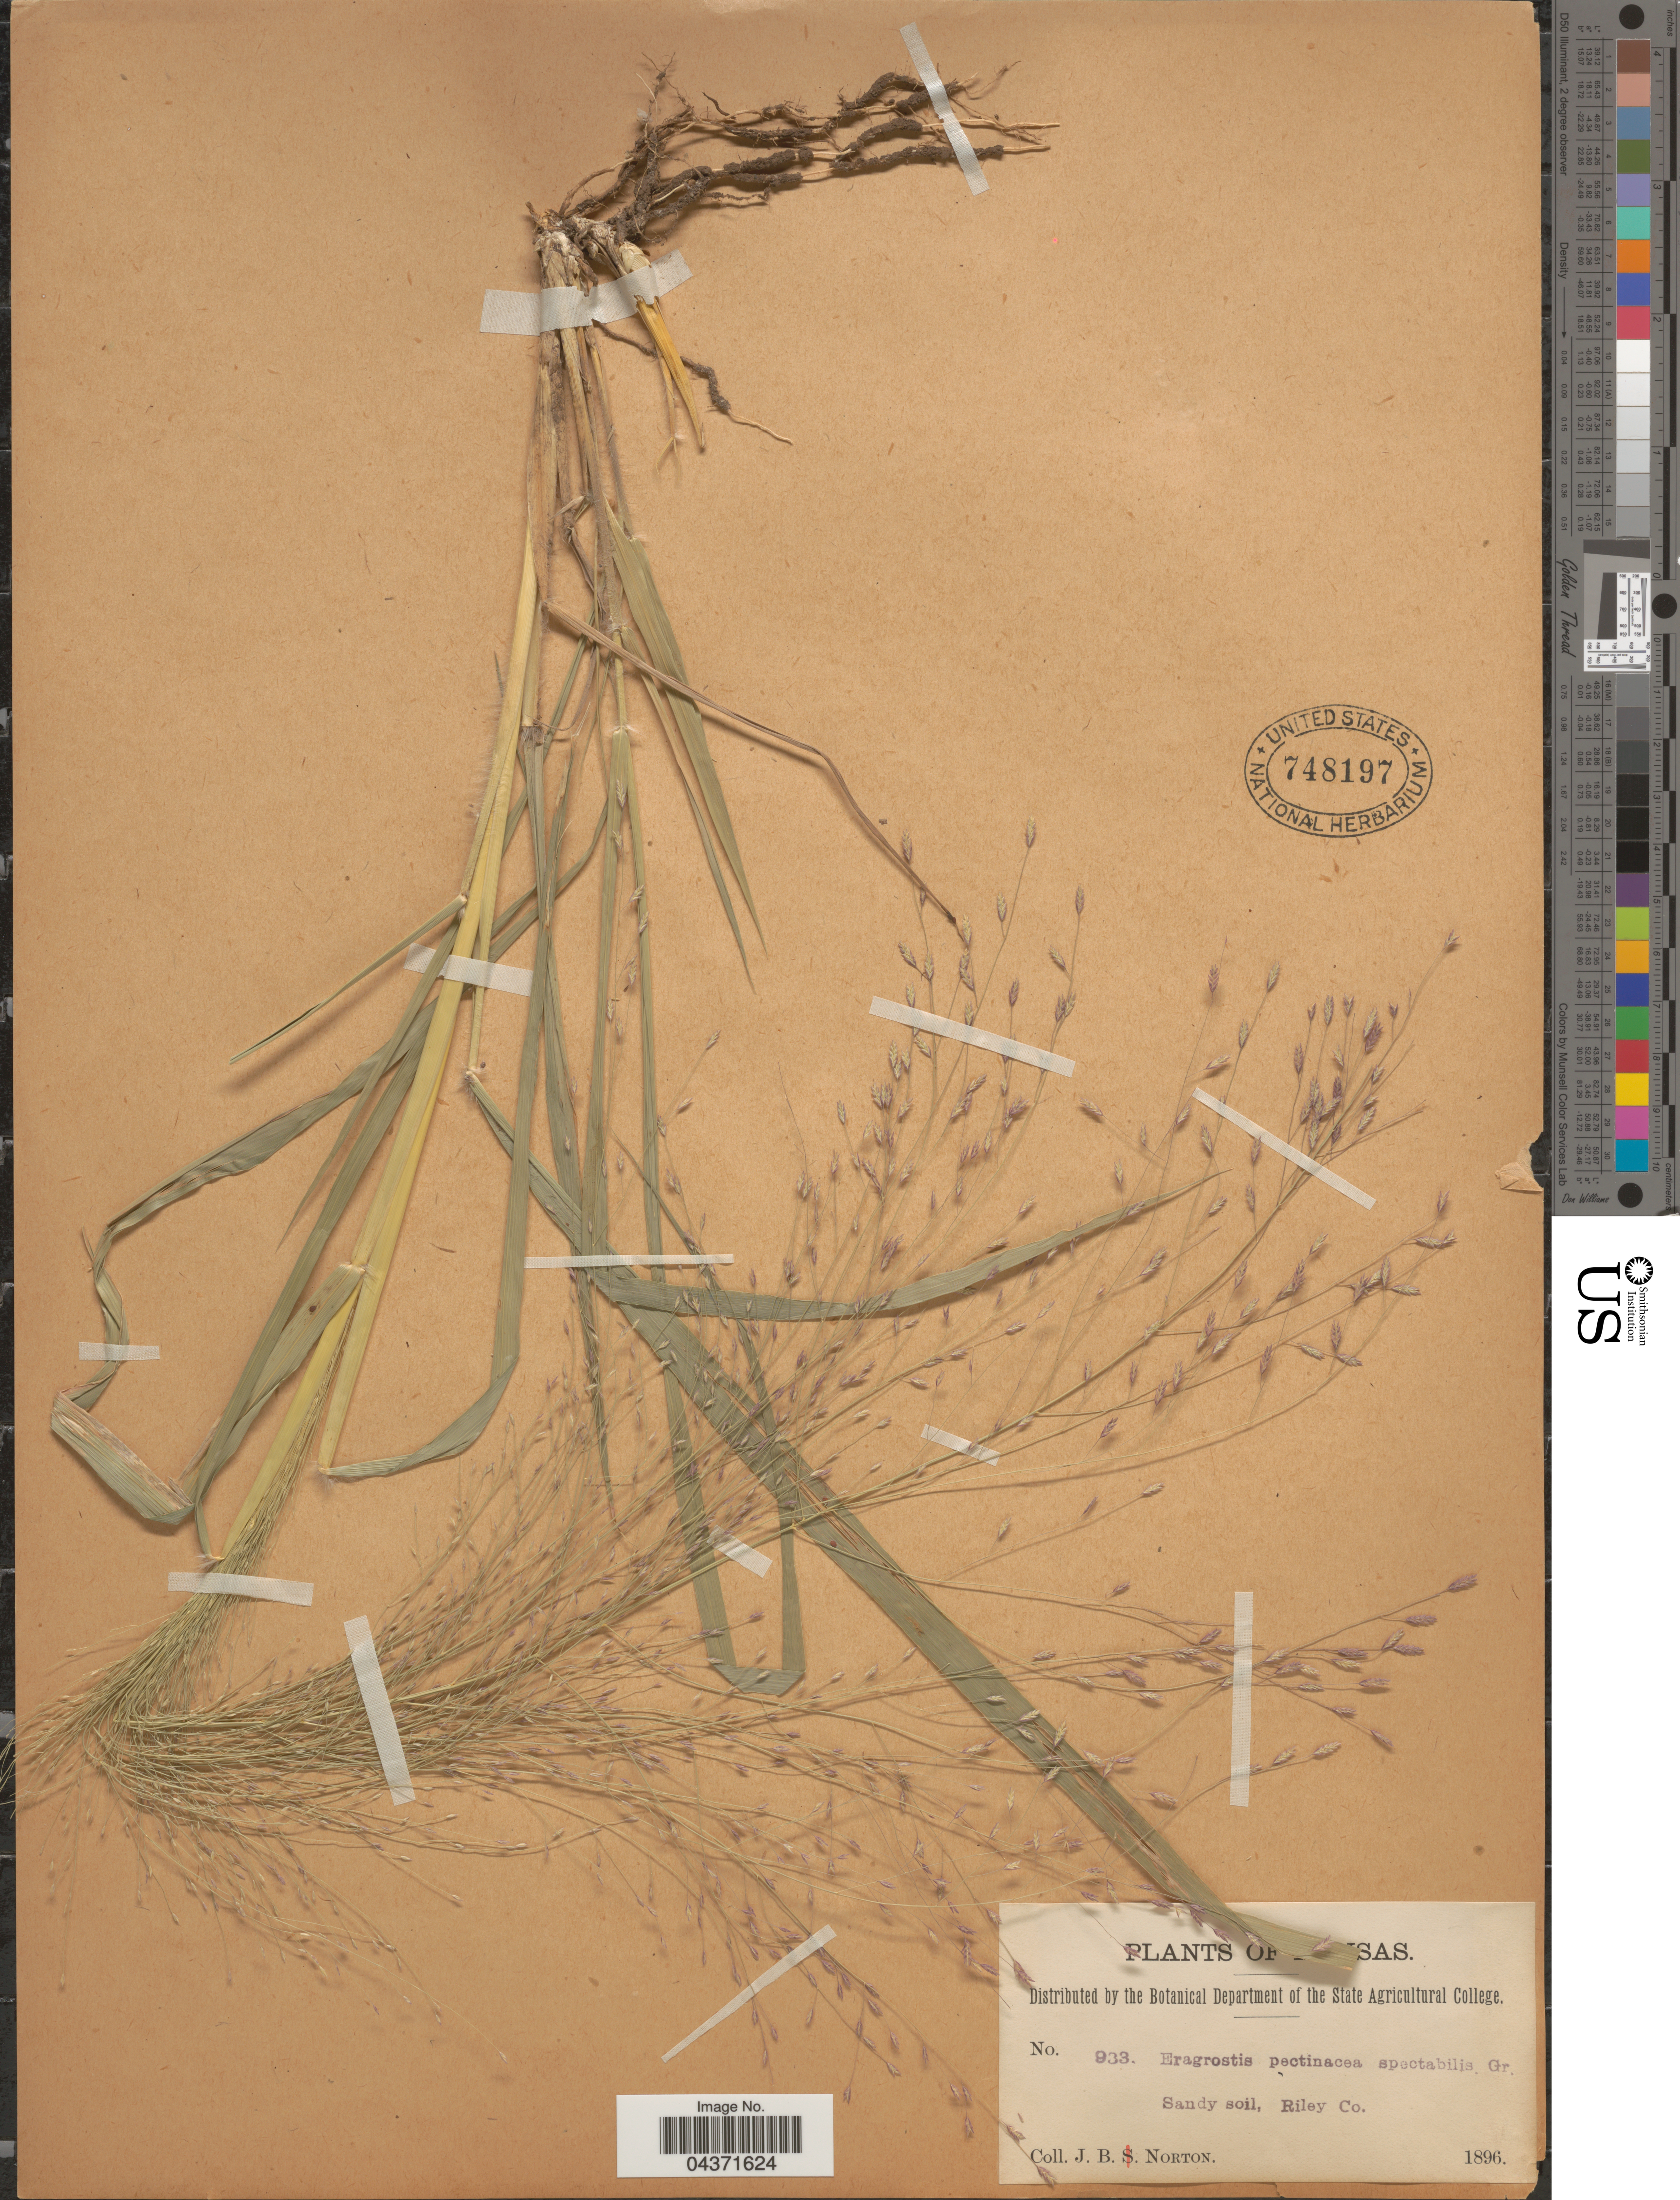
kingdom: Plantae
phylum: Tracheophyta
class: Liliopsida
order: Poales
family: Poaceae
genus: Eragrostis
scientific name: Eragrostis spectabilis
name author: (Pursh) Steud.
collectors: J. B. Norton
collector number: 933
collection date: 1896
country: United States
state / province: Kansas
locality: Riley Co.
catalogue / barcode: US 748197